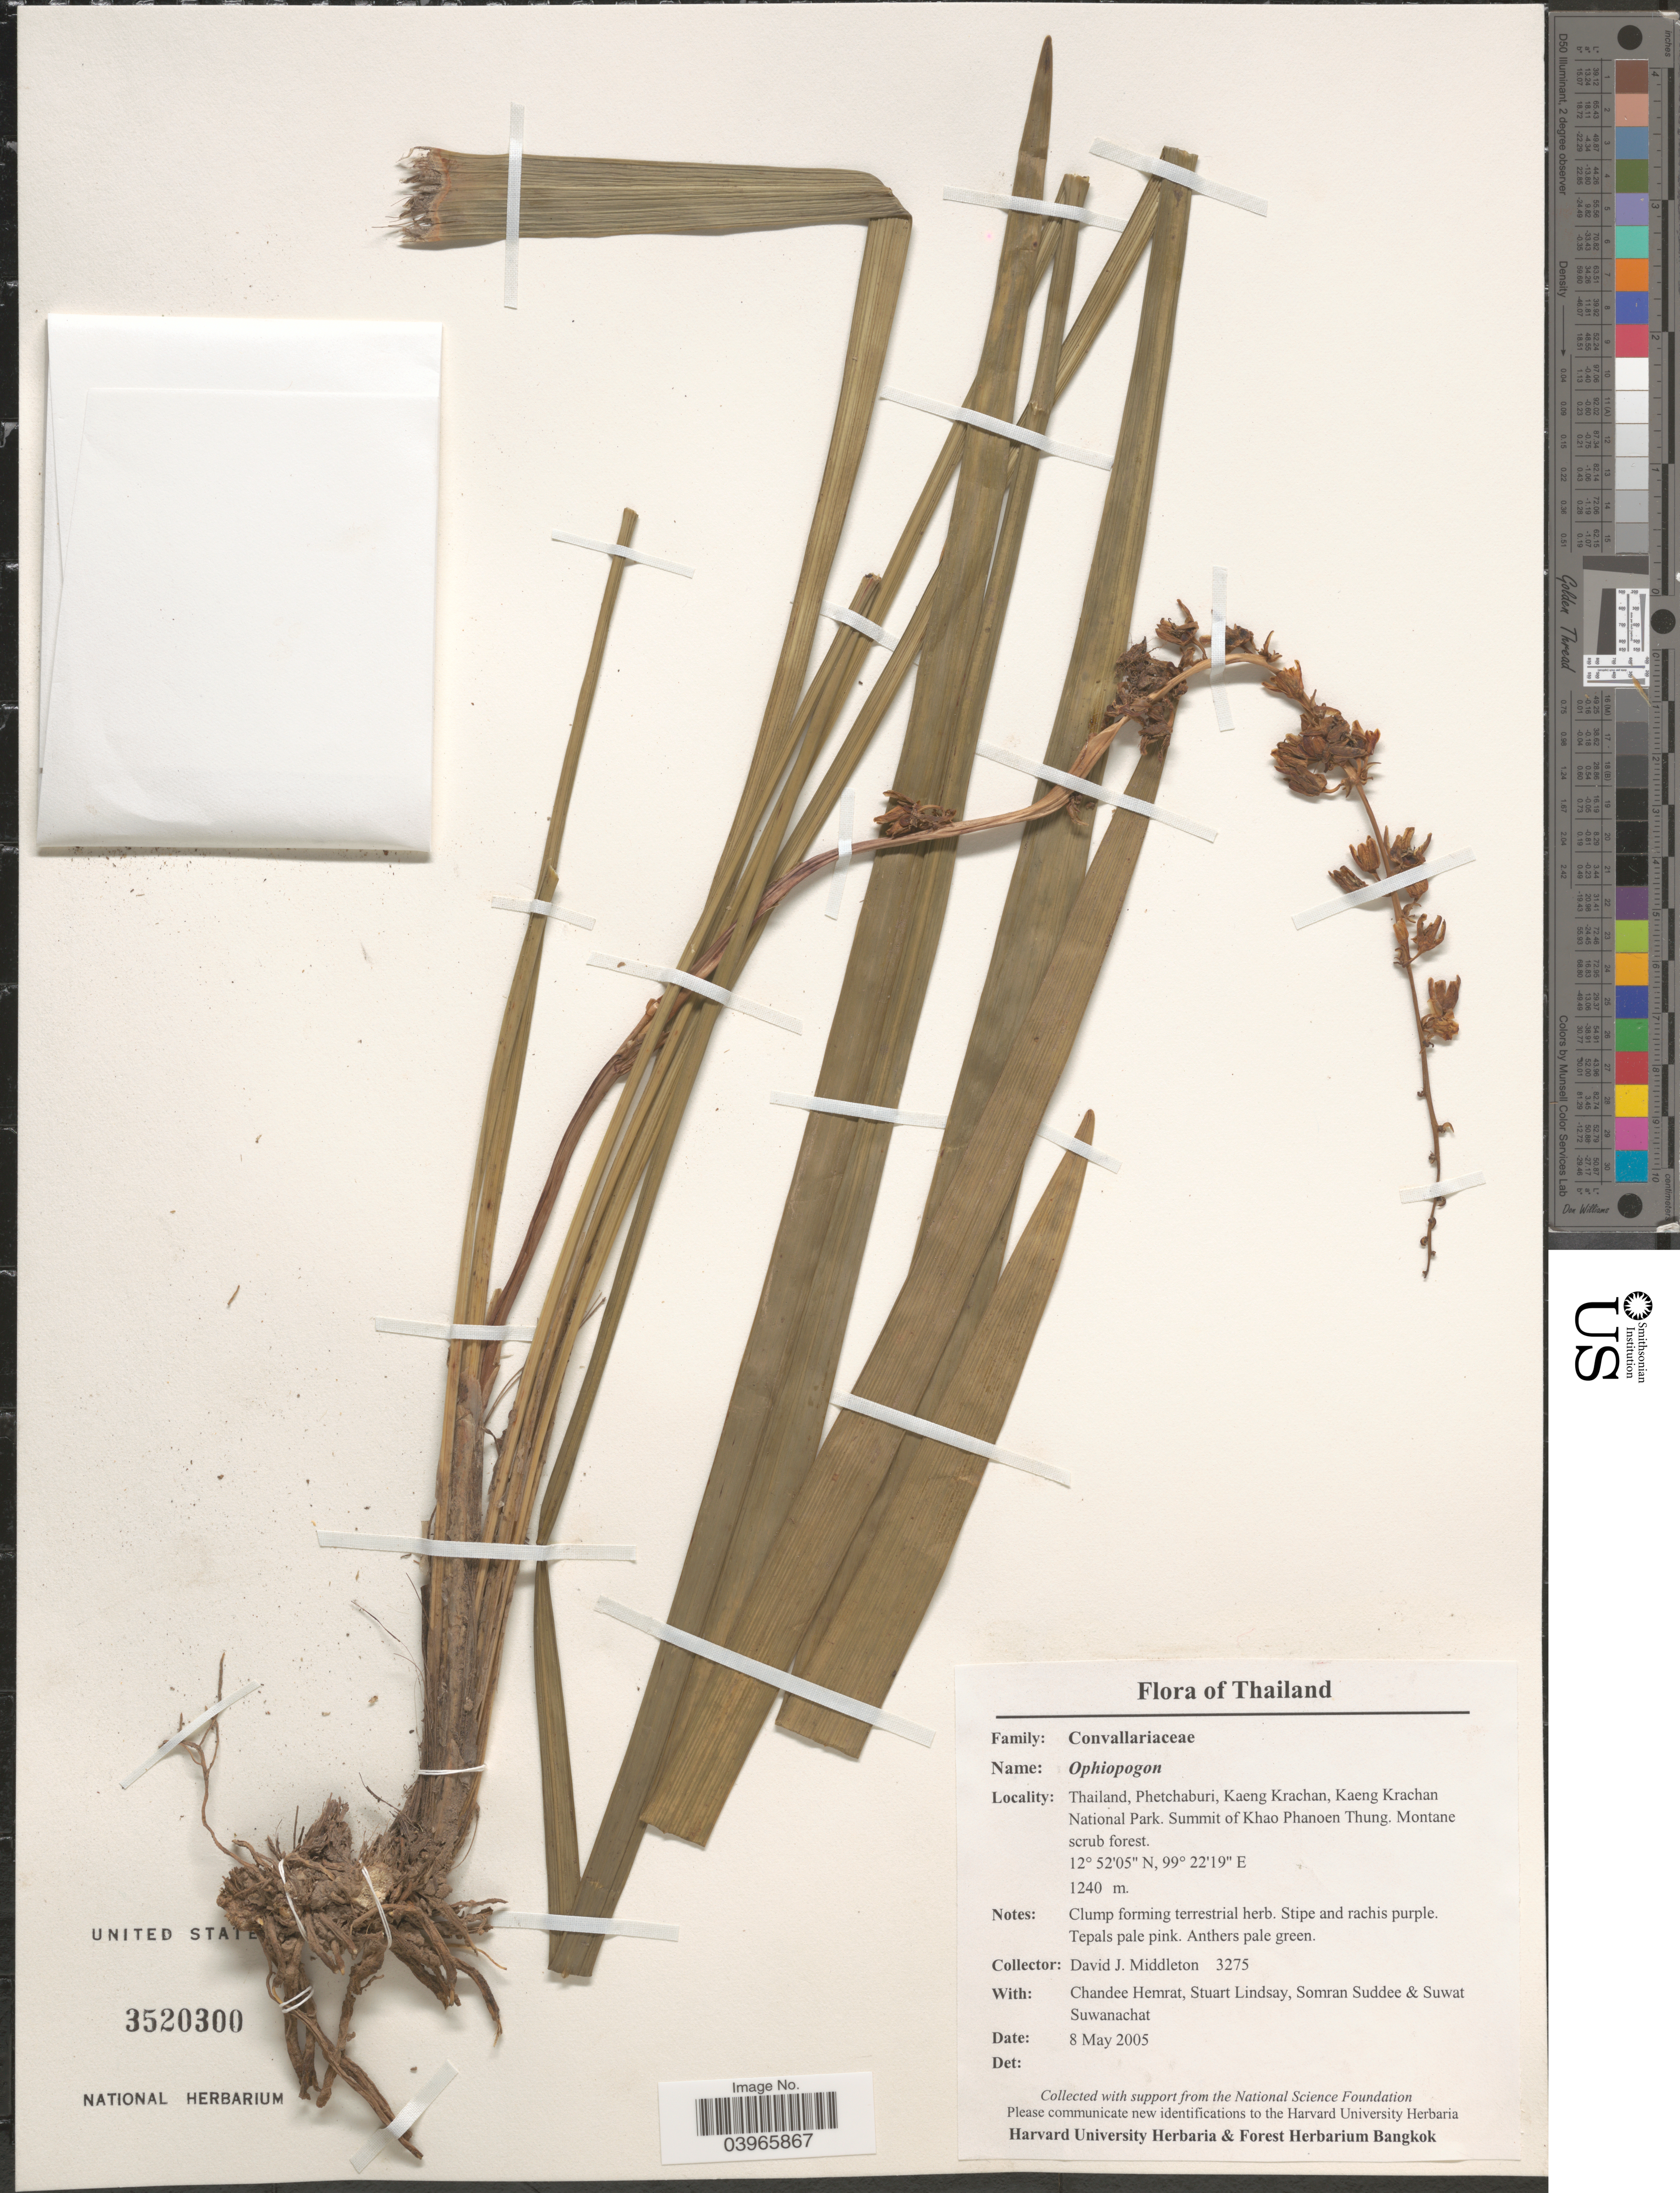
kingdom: Plantae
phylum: Tracheophyta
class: Liliopsida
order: Asparagales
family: Asparagaceae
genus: Ophiopogon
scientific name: Ophiopogon sp.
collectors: D. J. Middleton, C. Hemrat, S. Lindsay, S. Suddee & S. Suwanachat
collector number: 3275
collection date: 2005-05-08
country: Thailand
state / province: Phetchaburi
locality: Kaeng Krachan, Kaeng Krachan National Park. Summit of Khao Phanoen Thung.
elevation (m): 1240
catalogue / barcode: US 3520300